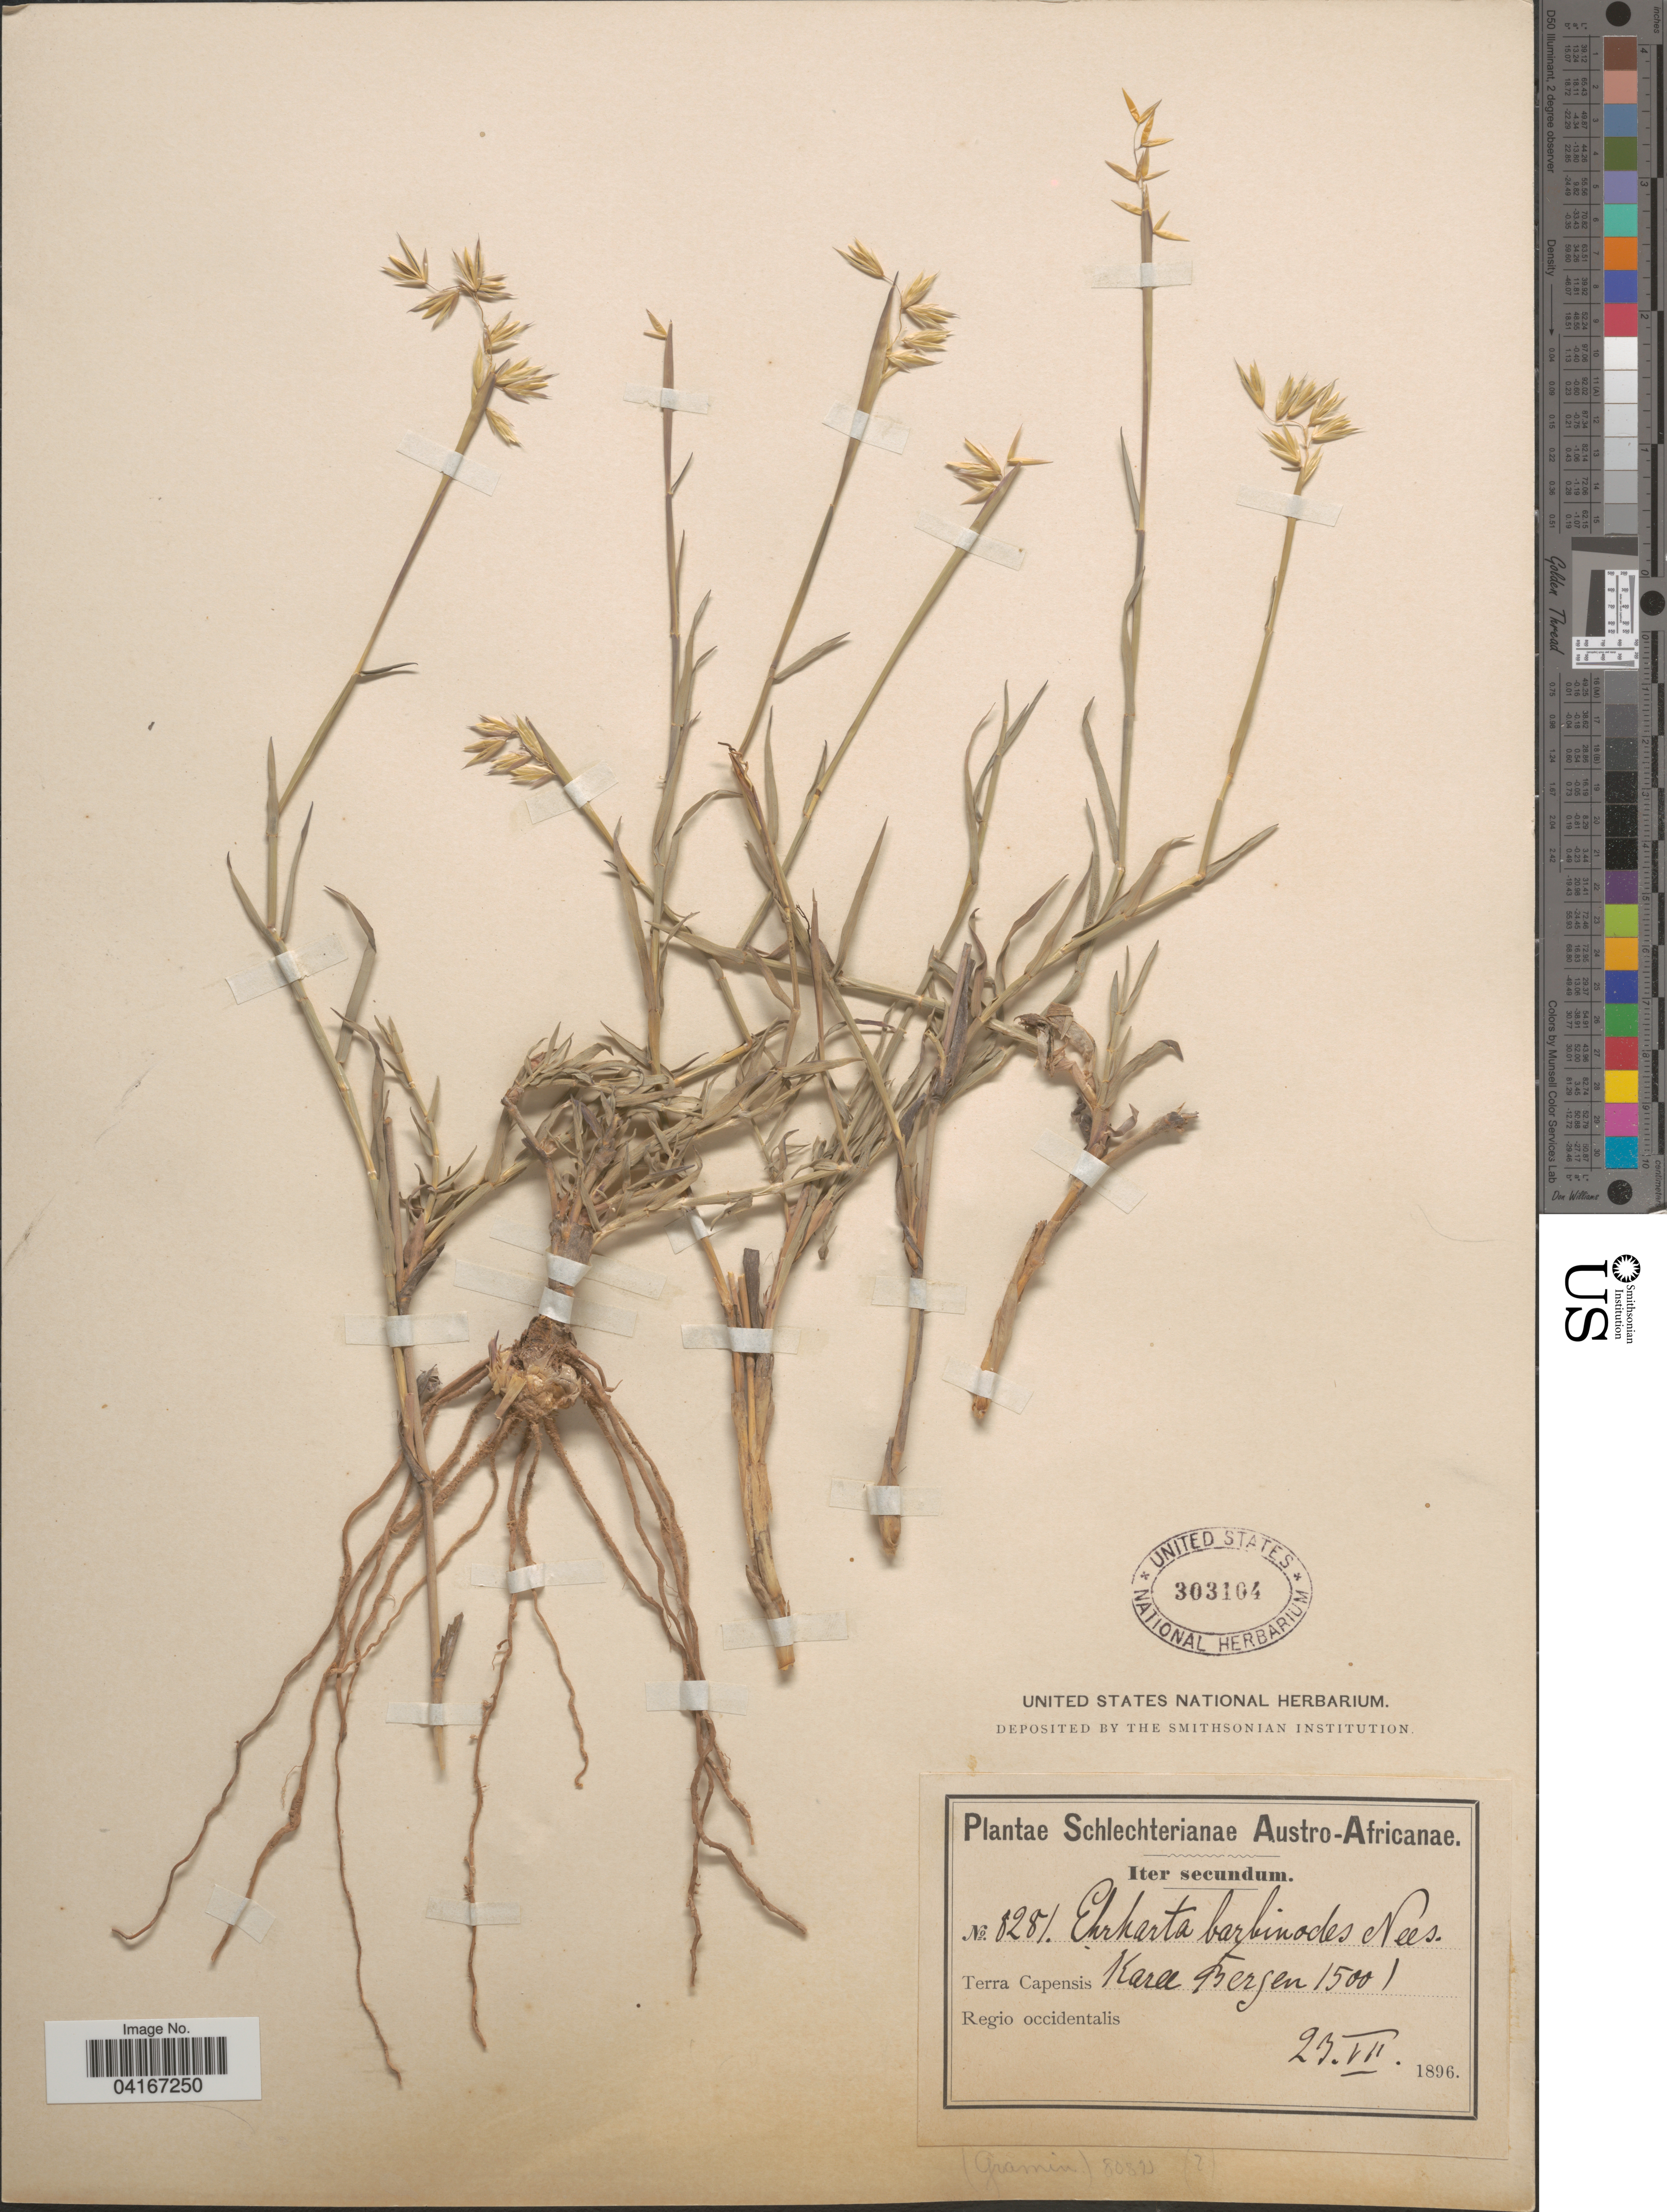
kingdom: Plantae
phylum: Tracheophyta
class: Liliopsida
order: Poales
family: Poaceae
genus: Ehrharta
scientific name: Ehrharta brevifolia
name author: Schrad.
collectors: Schlechter, --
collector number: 8281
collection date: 1896-07-23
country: South Africa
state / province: Western Cape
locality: Austro-Africanae. Iter secundum. Terra Capensis Karee Bergen (Karee Berg). Regio occidentalis.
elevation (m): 457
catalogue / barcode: US 303104